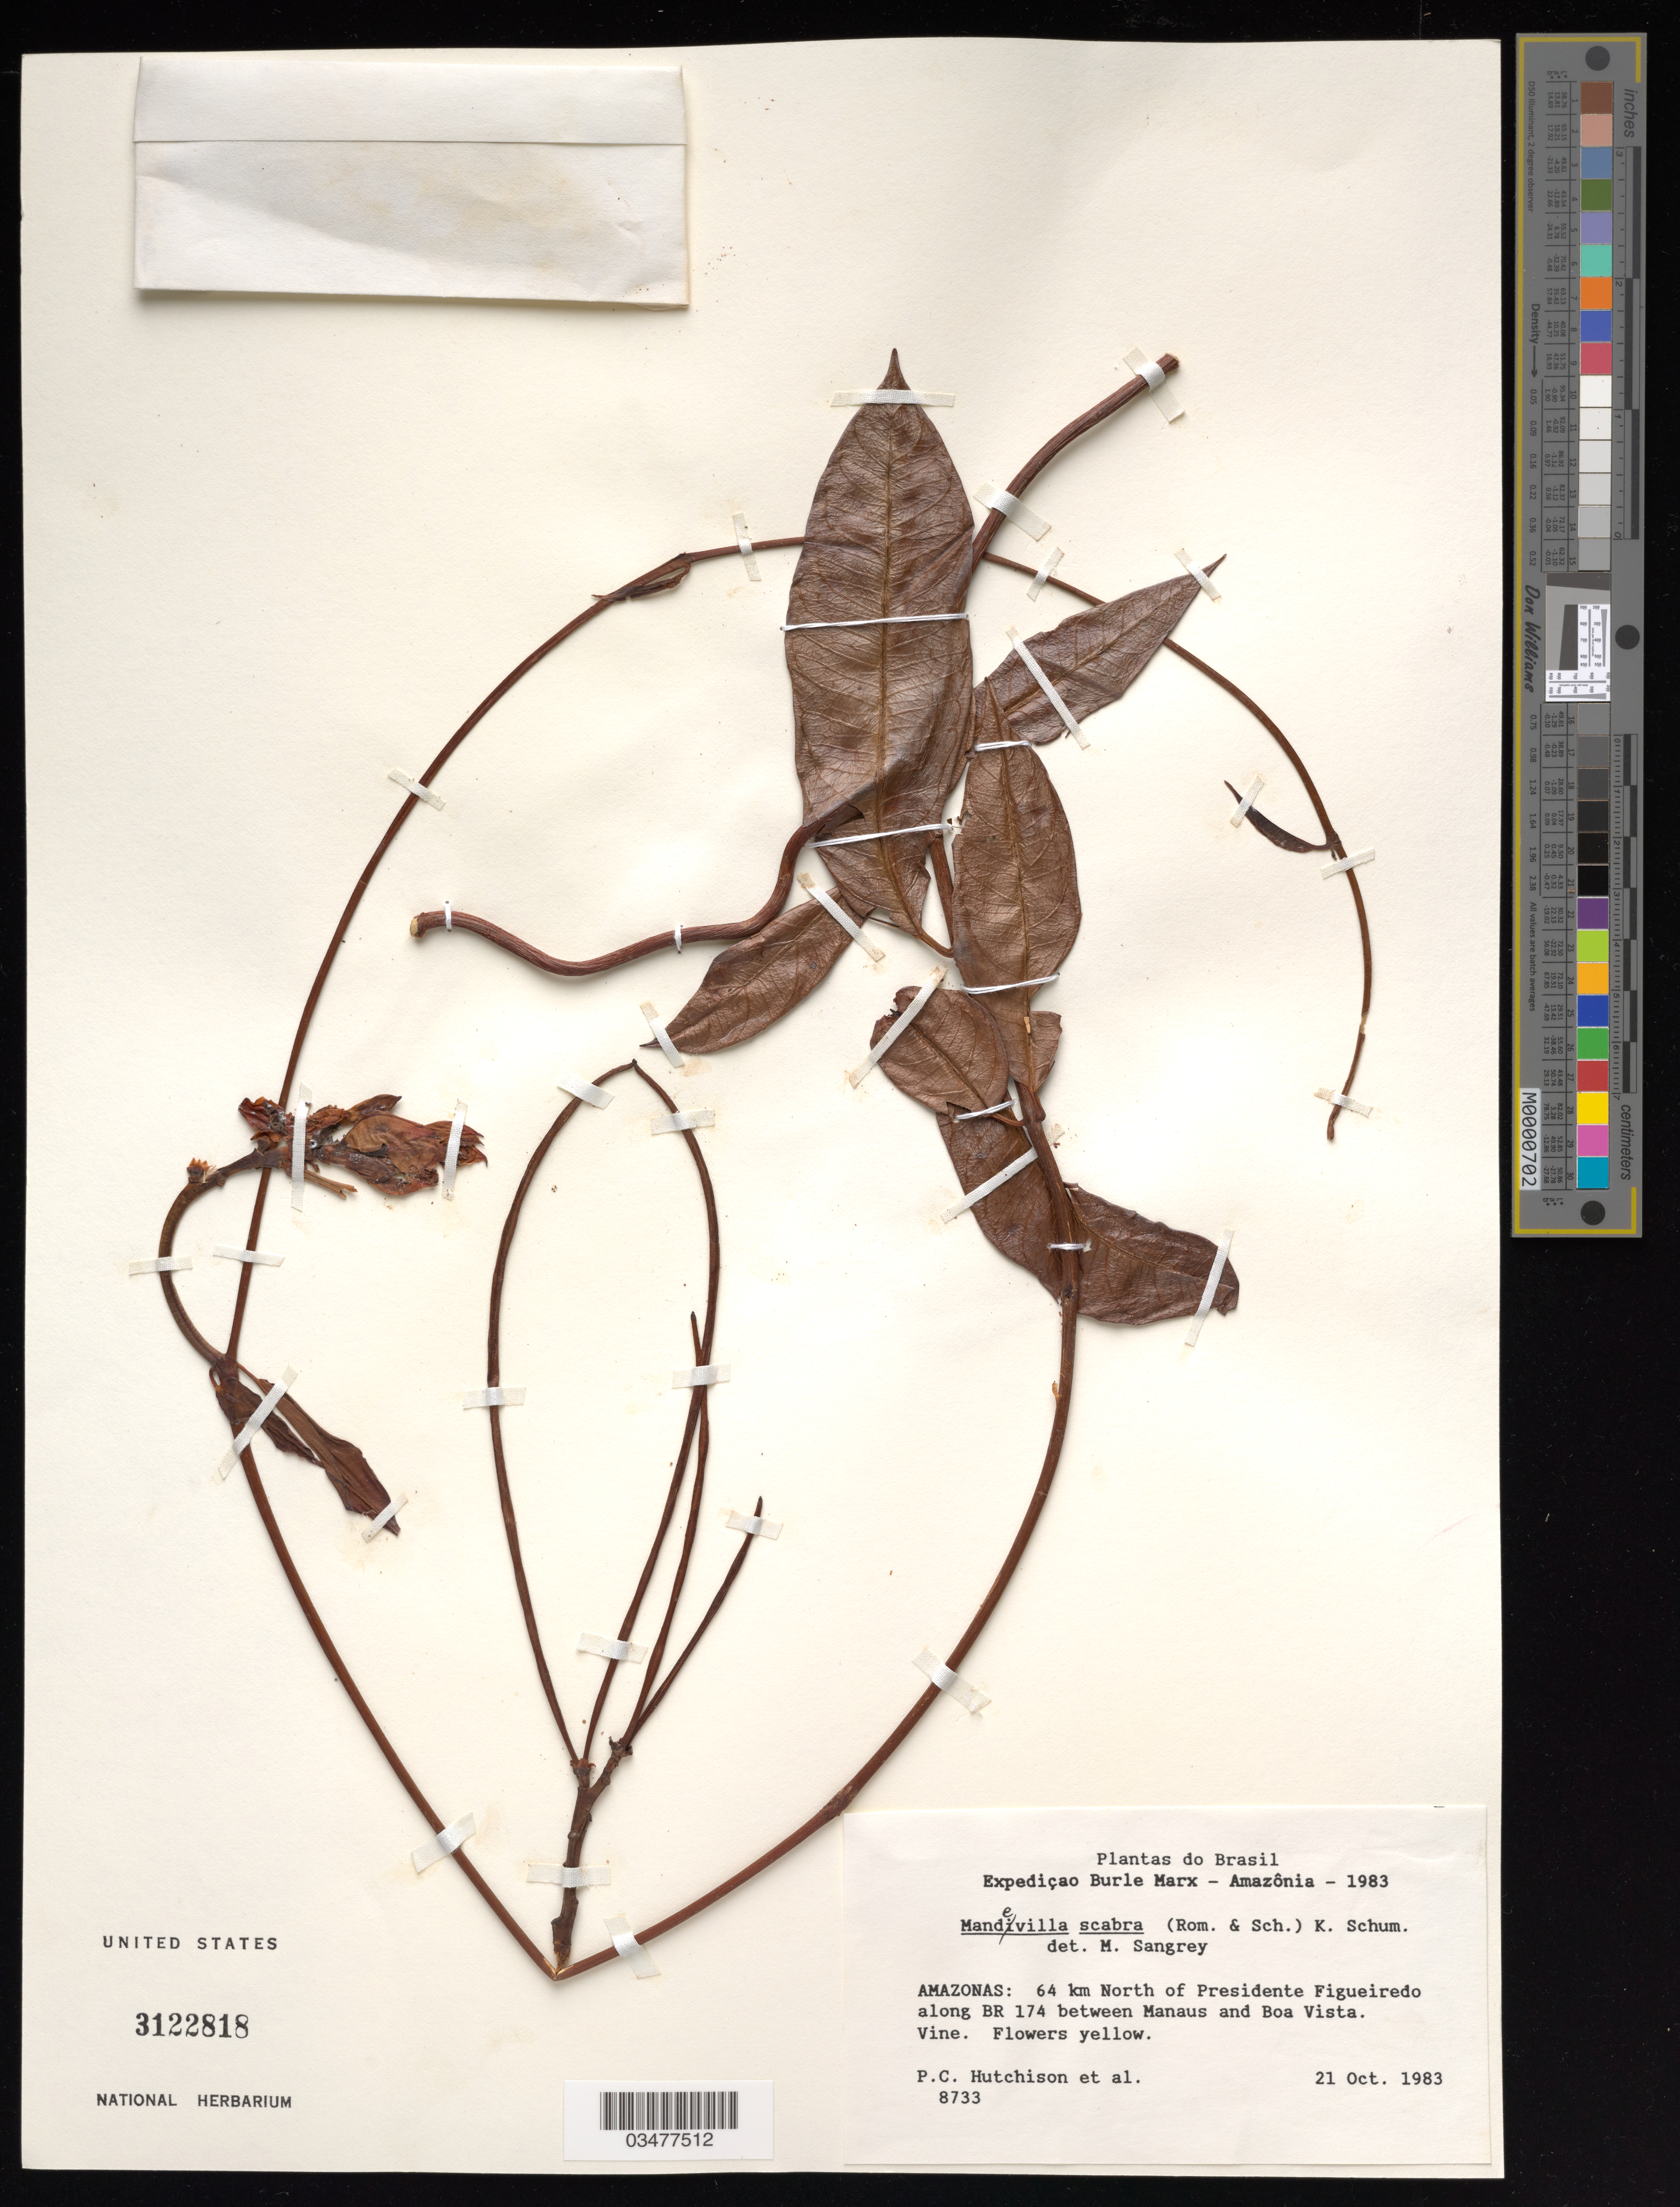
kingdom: Plantae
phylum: Tracheophyta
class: Magnoliopsida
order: Gentianales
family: Apocynaceae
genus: Mandevilla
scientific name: Mandevilla scabra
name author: (Hoffmanns. ex Roem. & Schult.) K. Schum.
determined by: Sangrey, M. S.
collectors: P. C. Hutchison & et al.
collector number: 8733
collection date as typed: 21 Oct 1983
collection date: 1983-10-21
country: Brazil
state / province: Amazonas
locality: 64 km N of Presidente Figueiredo along BR 174 between Manaus and Boa Vista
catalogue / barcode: US 3122818